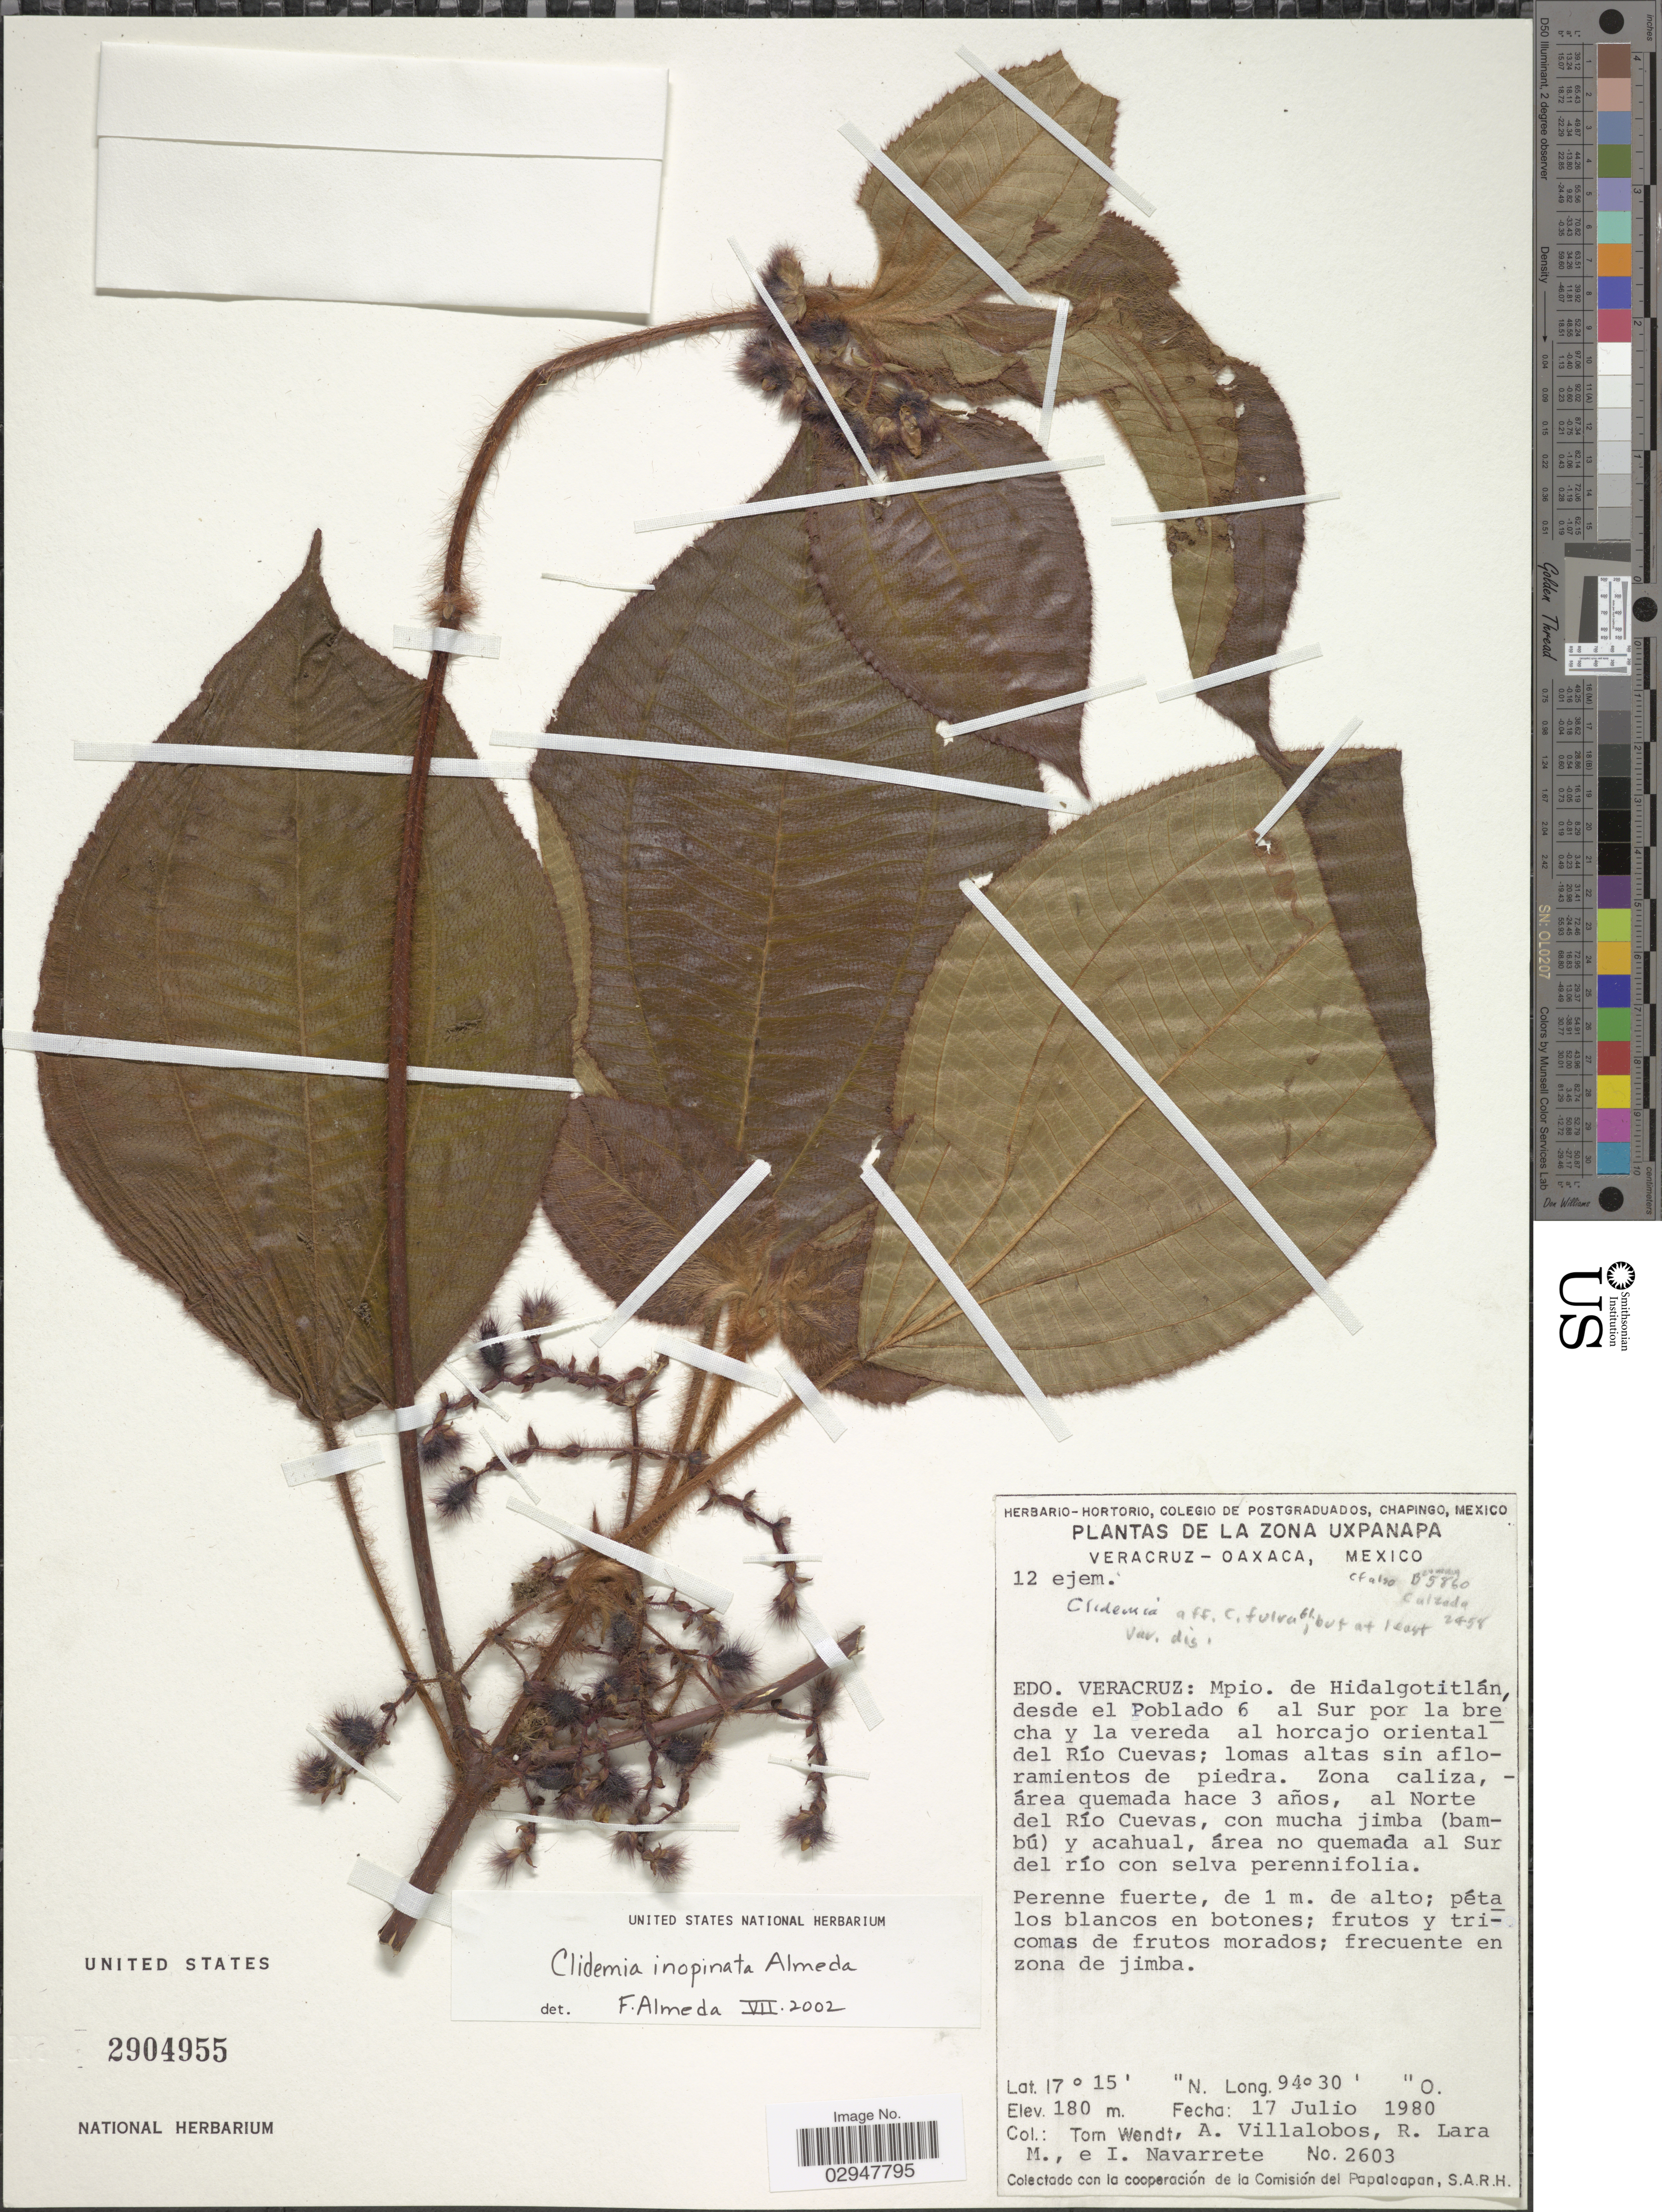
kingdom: Plantae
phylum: Tracheophyta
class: Magnoliopsida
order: Myrtales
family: Melastomataceae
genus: Clidemia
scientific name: Clidemia inopinata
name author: Almeda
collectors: T. L. Wendt, A. Villalobos C., R. Lara M. & I. Navarrete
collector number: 2603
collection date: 1980-07-17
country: Mexico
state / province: Veracruz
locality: Edo. Veracruz: Mpio. de Hidalgotitlán, desde el Poblado 6 al Sur por la brecha y la vereda al horcajo oriental del Río Cuevas, al Norte del Río Cuevas.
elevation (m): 180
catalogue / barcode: US 2904955